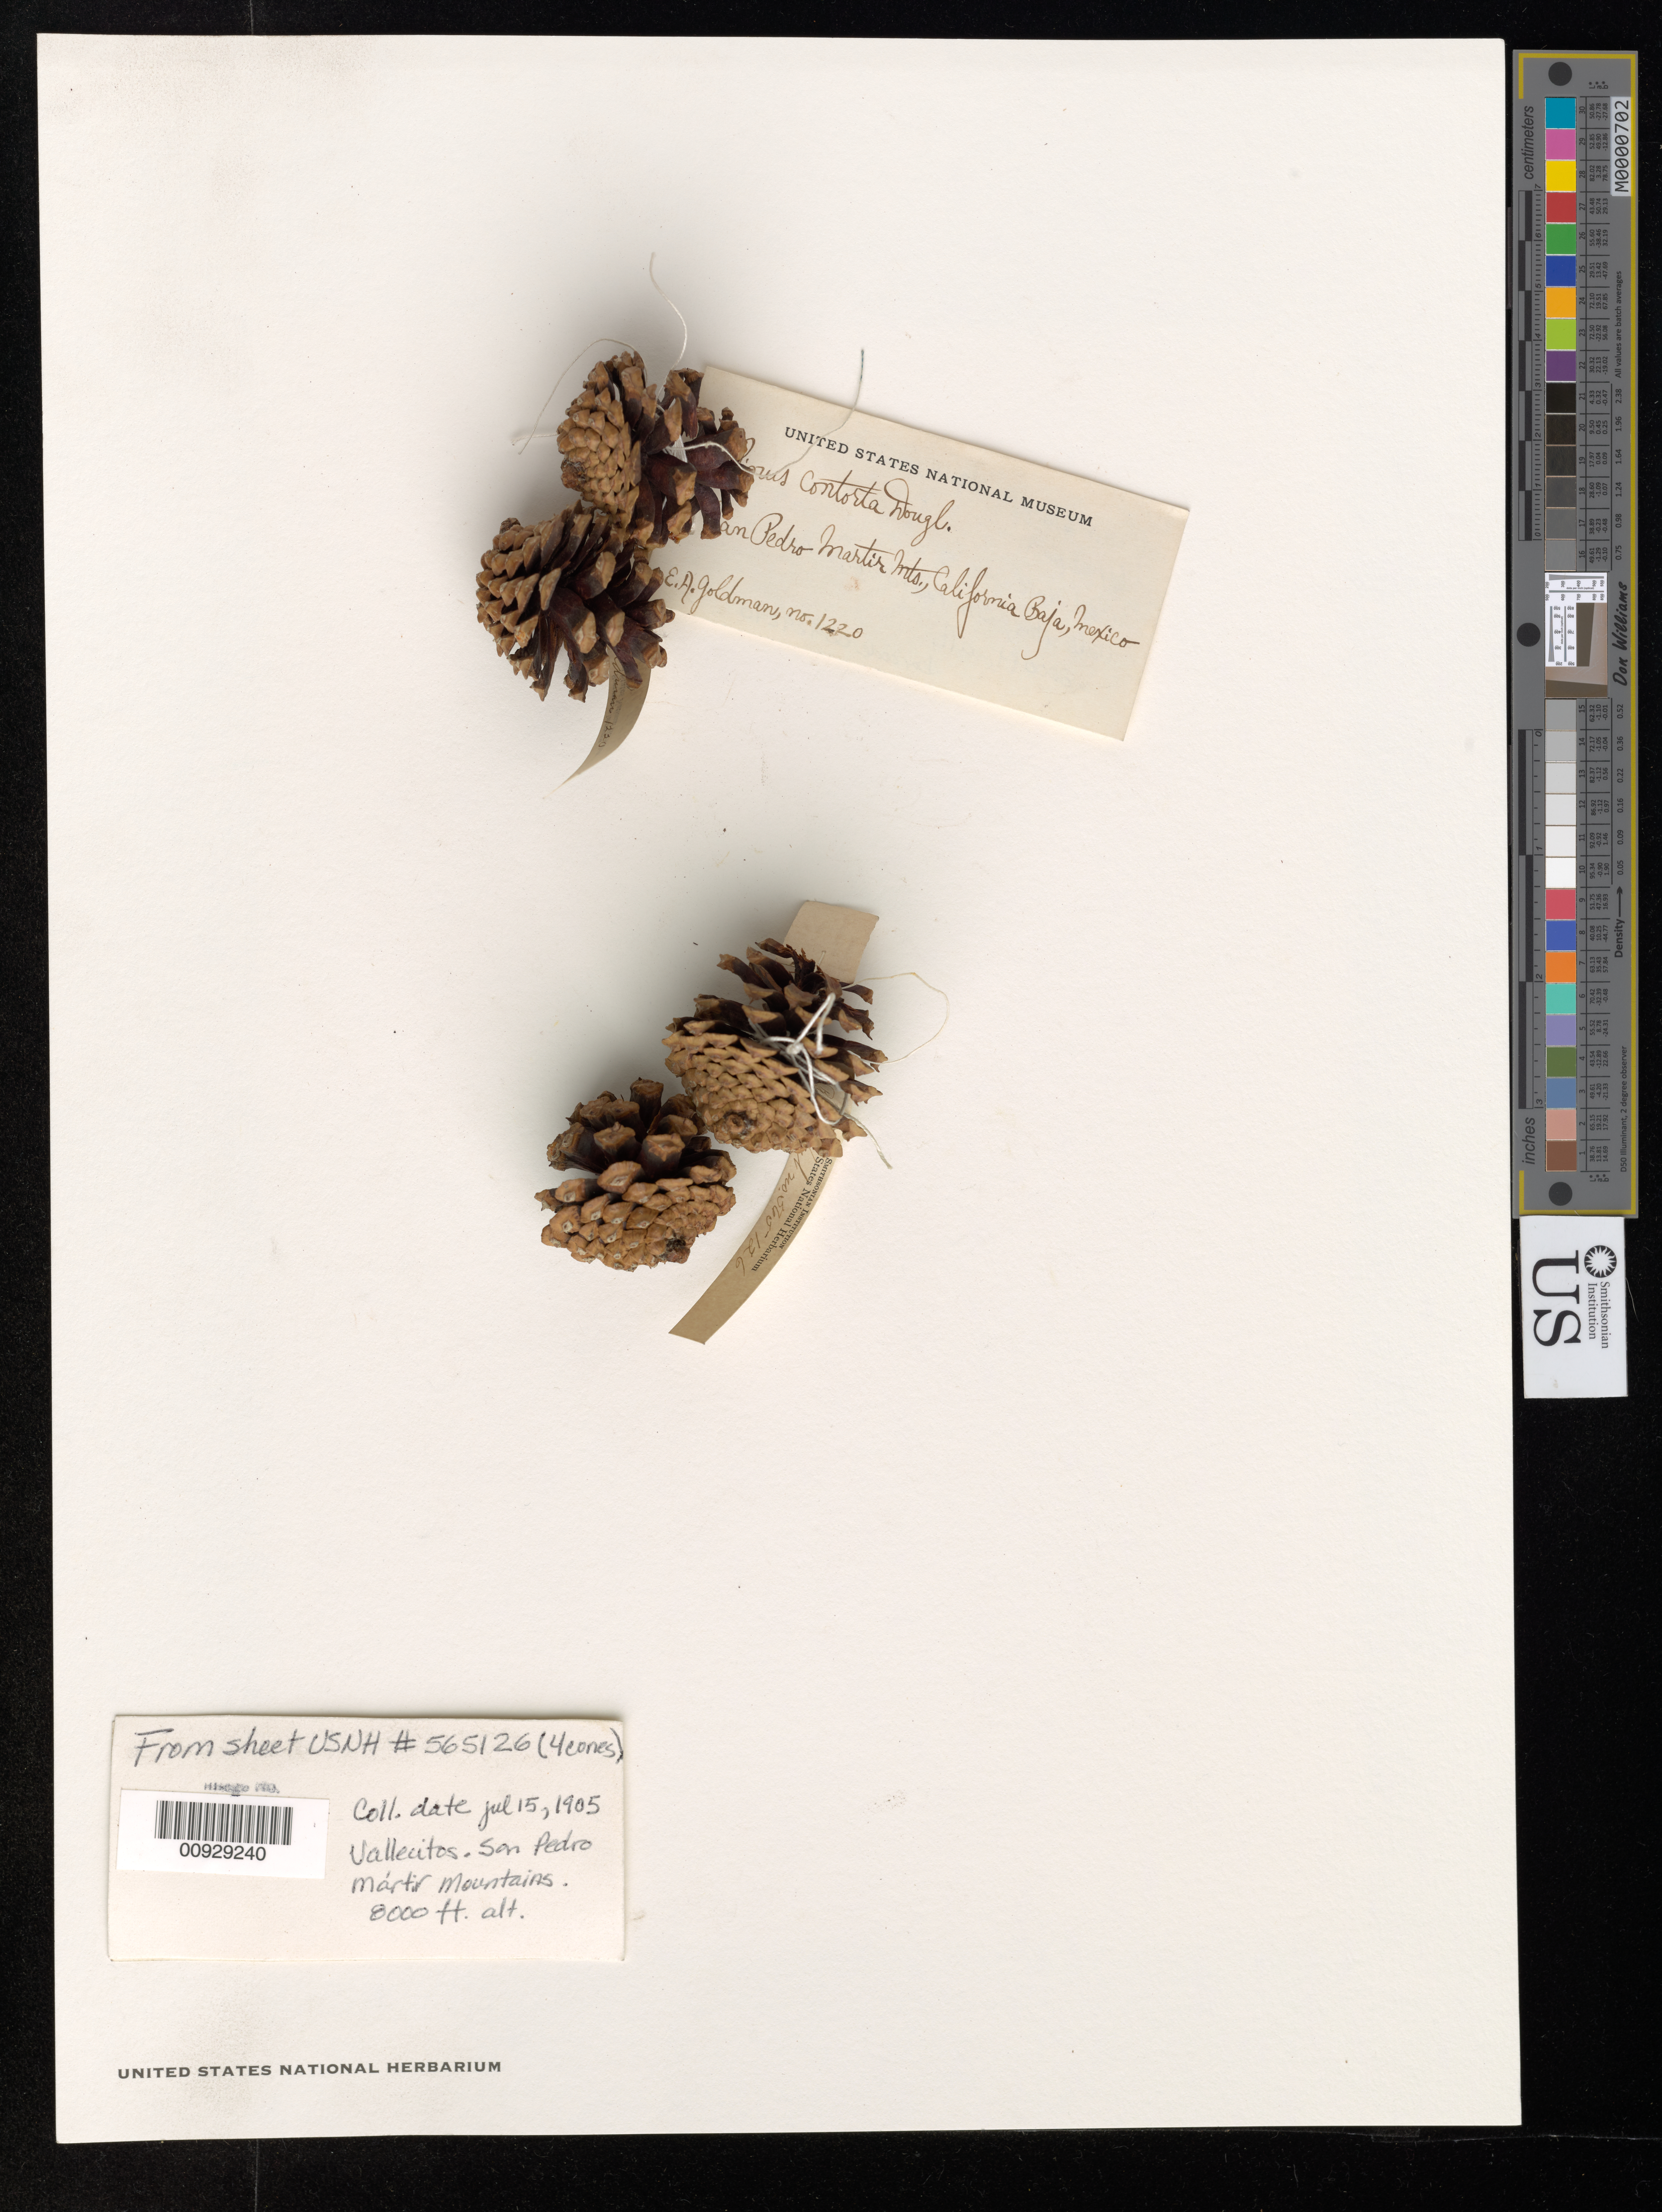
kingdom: Plantae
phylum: Tracheophyta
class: Pinopsida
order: Pinales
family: Pinaceae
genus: Pinus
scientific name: Pinus contorta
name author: Douglas ex Loudon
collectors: E. A. Goldman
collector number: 1220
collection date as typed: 15 Jul 1905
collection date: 1905-07-15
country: Mexico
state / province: Baja California Norte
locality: Vallecitos. San Pedro Mártir Mountains.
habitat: Mountains.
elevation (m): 2438